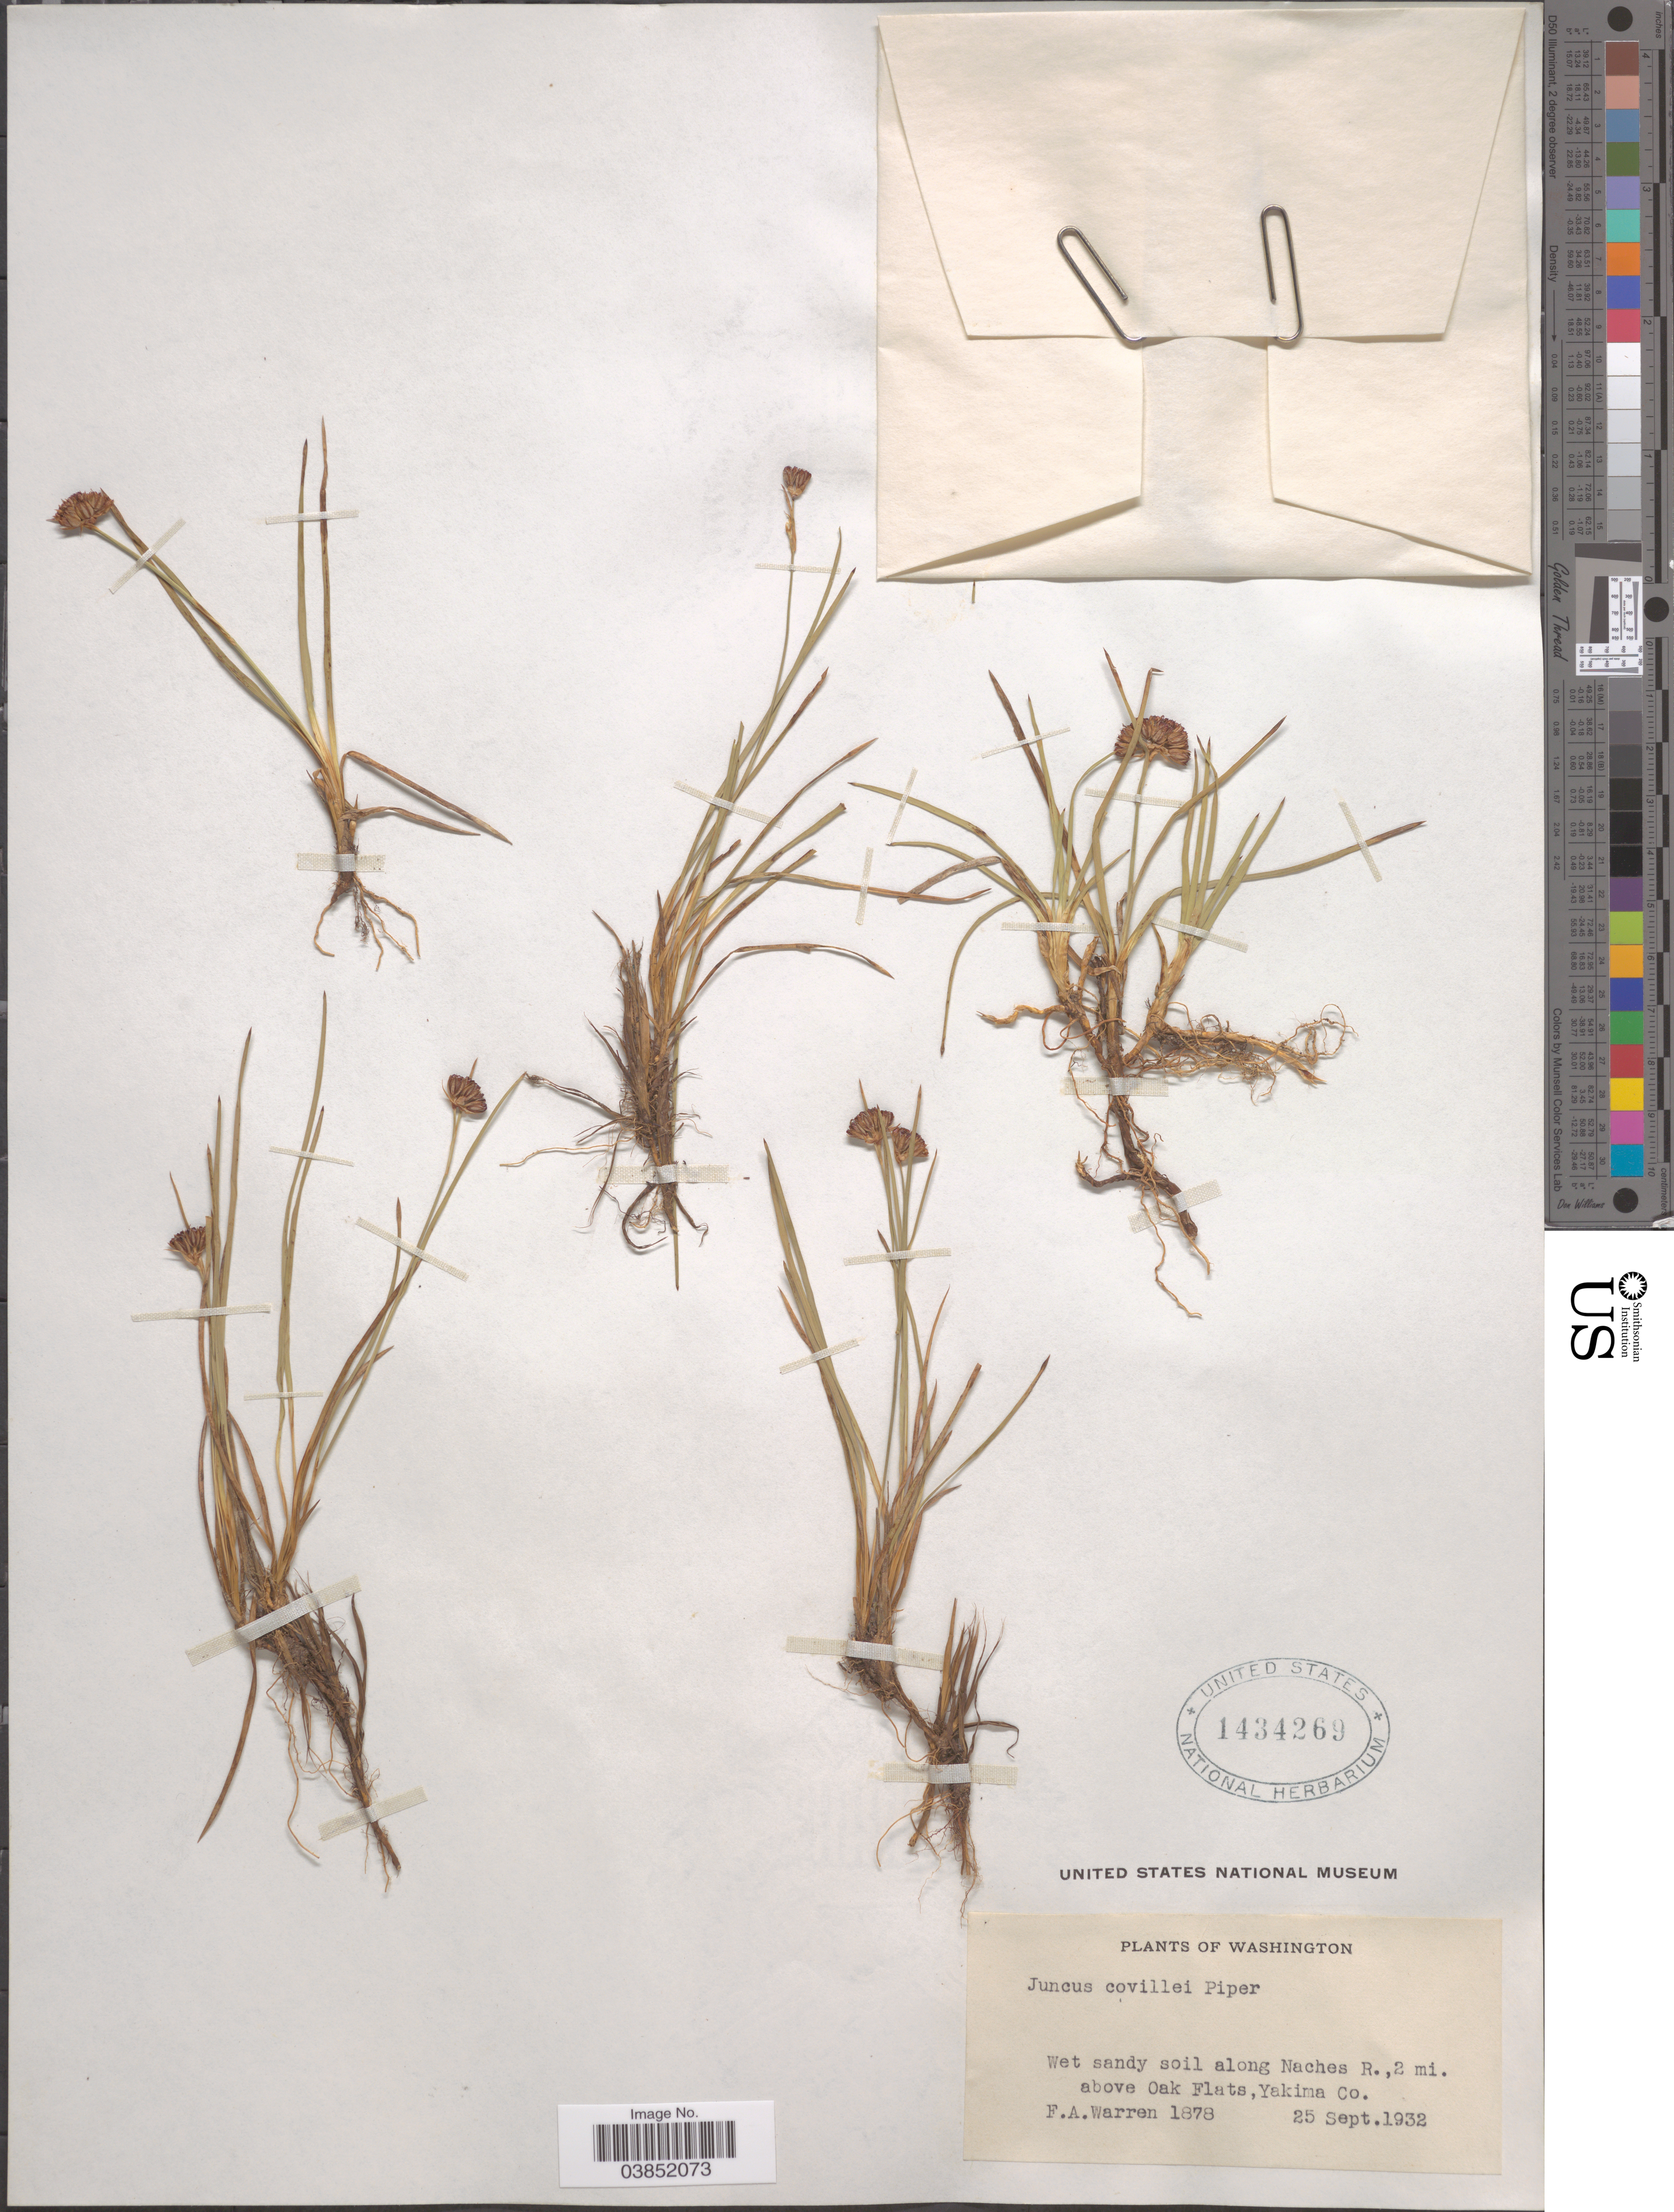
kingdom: Plantae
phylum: Tracheophyta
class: Liliopsida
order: Poales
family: Juncaceae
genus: Juncus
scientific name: Juncus covillei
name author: Piper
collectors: F. Warren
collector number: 1878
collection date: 1932-09-25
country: United States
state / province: Washington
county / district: Yakima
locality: Soil along Naches R., 2 mi. above Oak Flats, Yakima Co.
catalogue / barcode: US 1434269